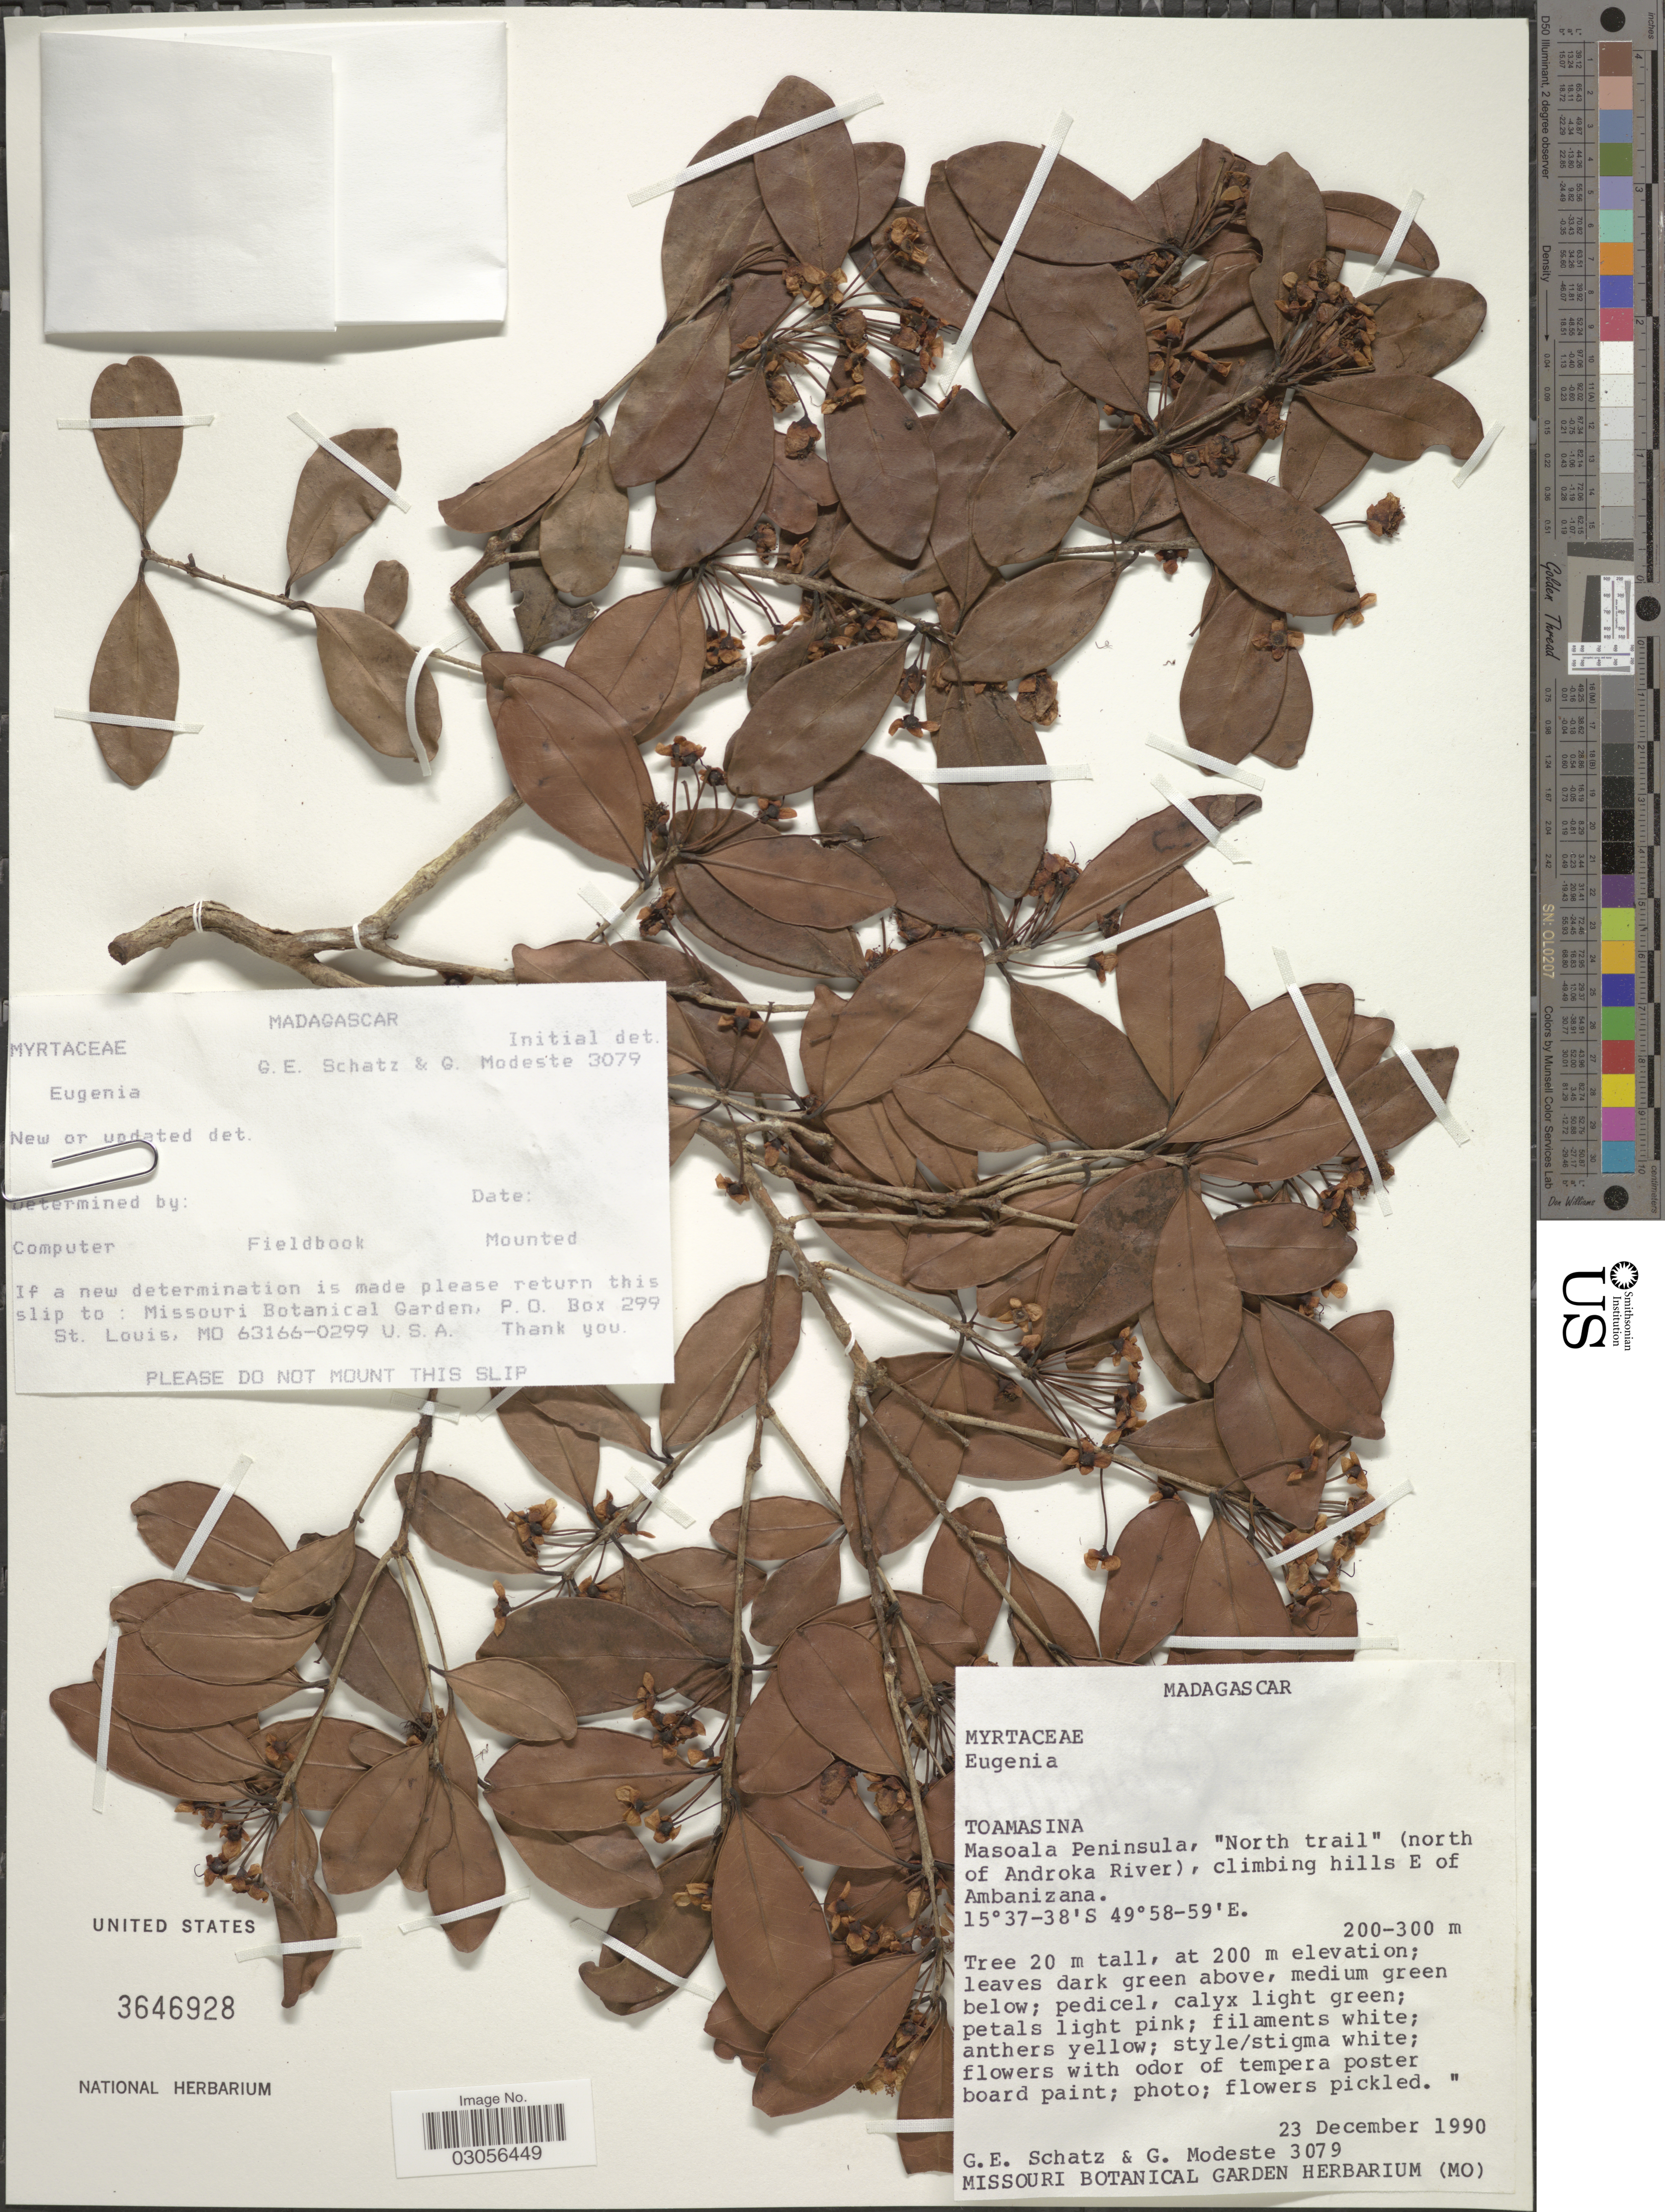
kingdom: Plantae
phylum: Tracheophyta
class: Magnoliopsida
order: Myrtales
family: Myrtaceae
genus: Eugenia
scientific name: Eugenia cassinoides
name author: Lam.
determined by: Phillipson, P. B.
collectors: G. Schatz & G. Modeste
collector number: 3079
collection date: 1990-12-23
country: Madagascar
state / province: Analanjirofo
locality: Masoala Peninsula, "North trail" (north of Androka River), climbing hills E of Ambanizana.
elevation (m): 200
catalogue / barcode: US 3646928